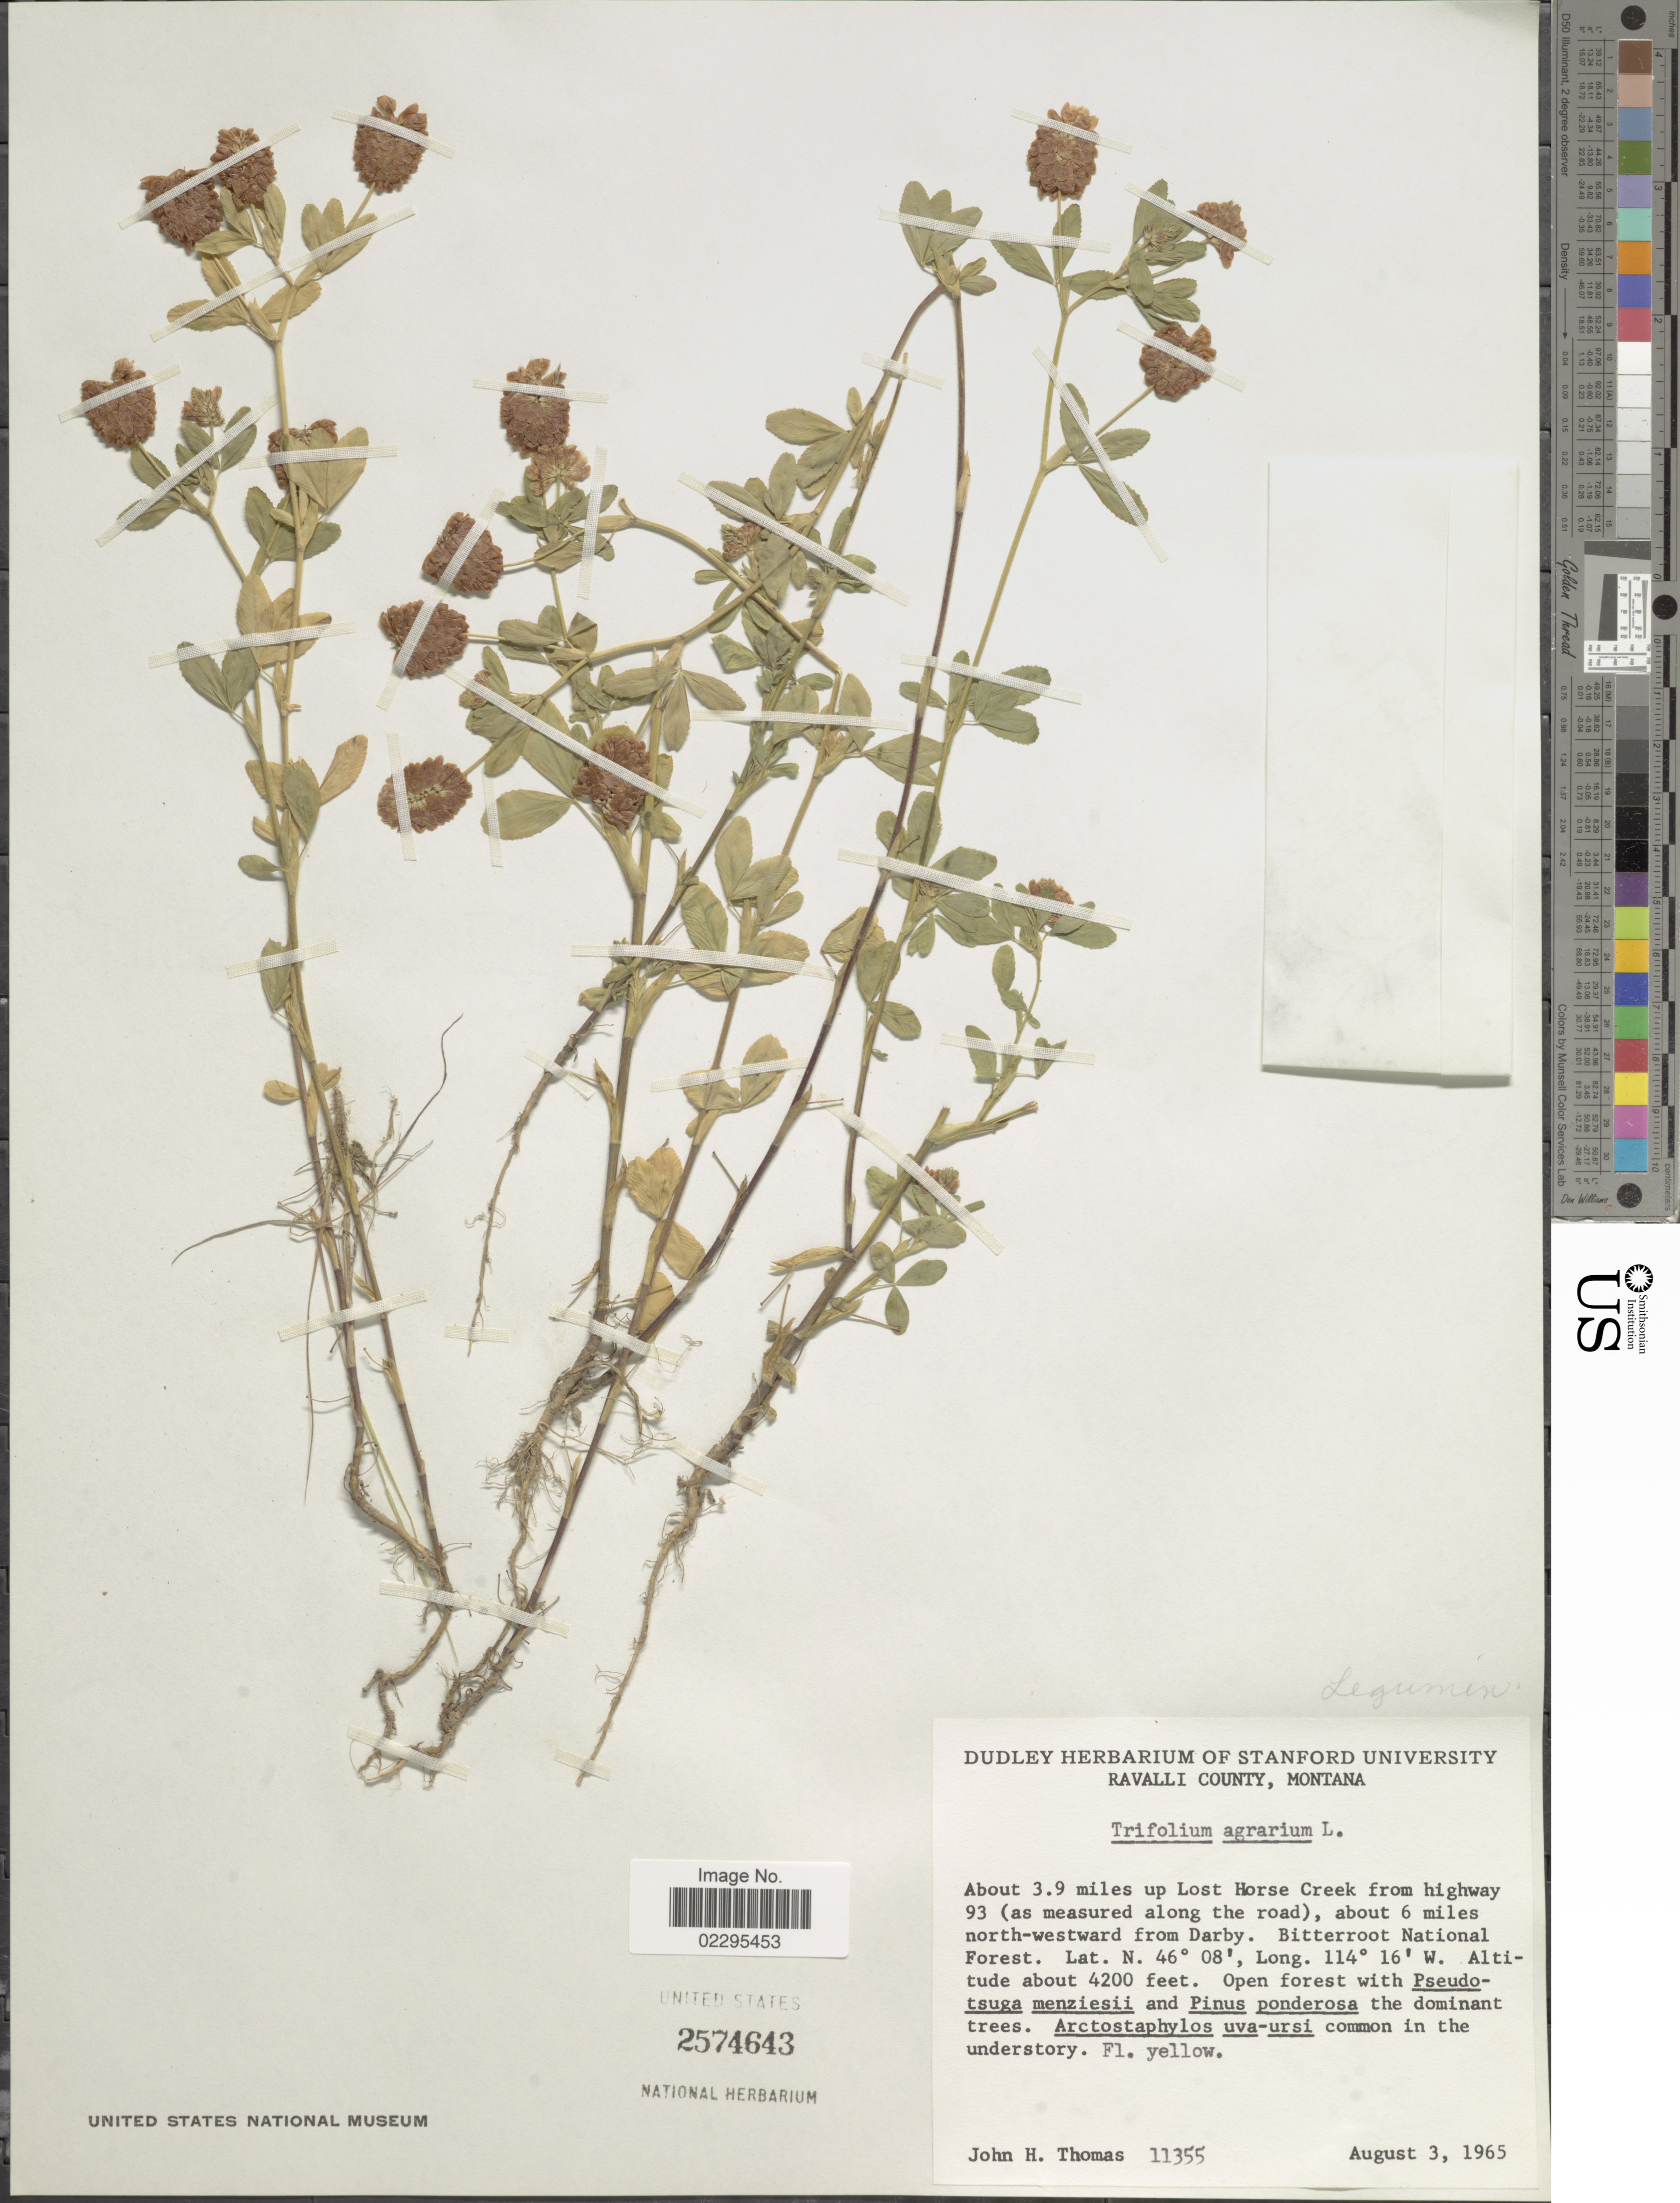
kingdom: Plantae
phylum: Tracheophyta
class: Magnoliopsida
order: Fabales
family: Fabaceae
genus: Trifolium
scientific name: Trifolium agrarium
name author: L.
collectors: J. H. Thomas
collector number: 11355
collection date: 1965-08-03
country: United States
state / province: Montana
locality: Ravalli County. About 3.9 miles up Lost Horse Creek from highway 93 (as measured along the road), about 6 miles north-westward from Darby. Bitterroot National Forest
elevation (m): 1280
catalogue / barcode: US 2574643